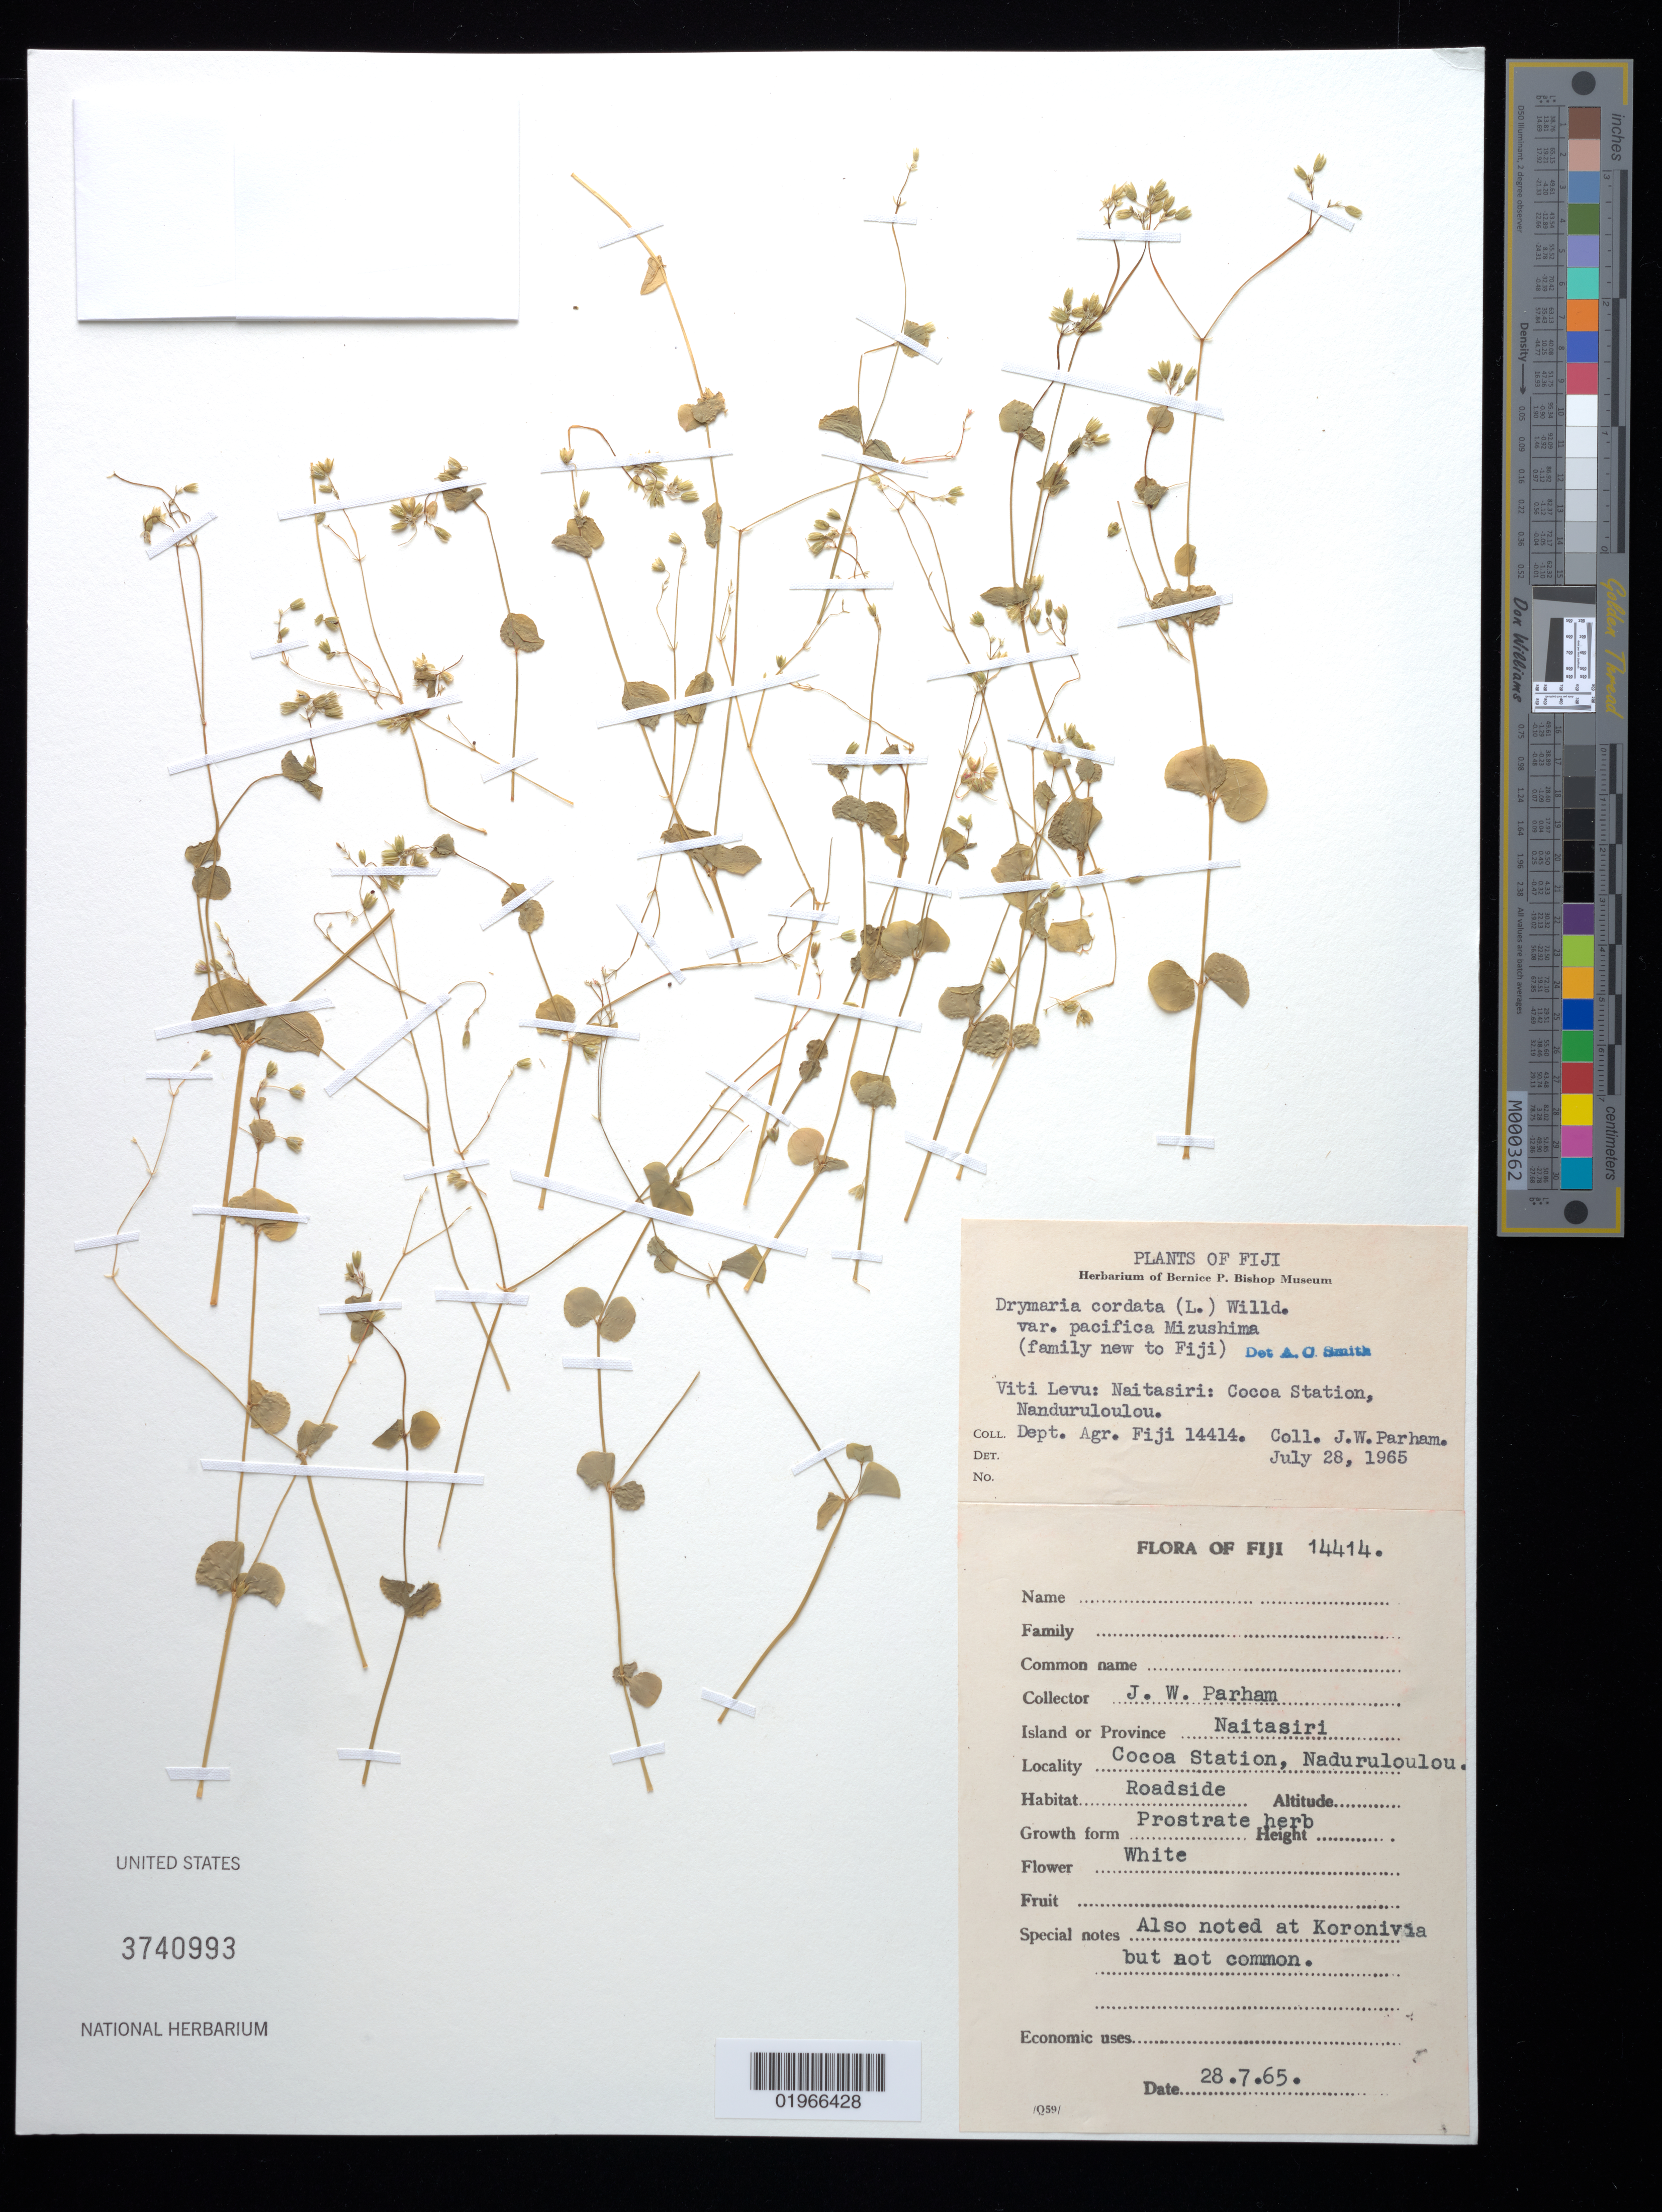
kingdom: Plantae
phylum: Tracheophyta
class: Magnoliopsida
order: Caryophyllales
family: Caryophyllaceae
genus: Drymaria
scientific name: Drymaria cordata var. pacifica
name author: M. Mizush.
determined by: Smith, A. C.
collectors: J. Parham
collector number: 14414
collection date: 1965-07-28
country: Fiji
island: Viti Levu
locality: Viti Levu, Naitasiri Province, Cocoa Station, Nanduruloulou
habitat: Roadside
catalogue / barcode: US 3740993